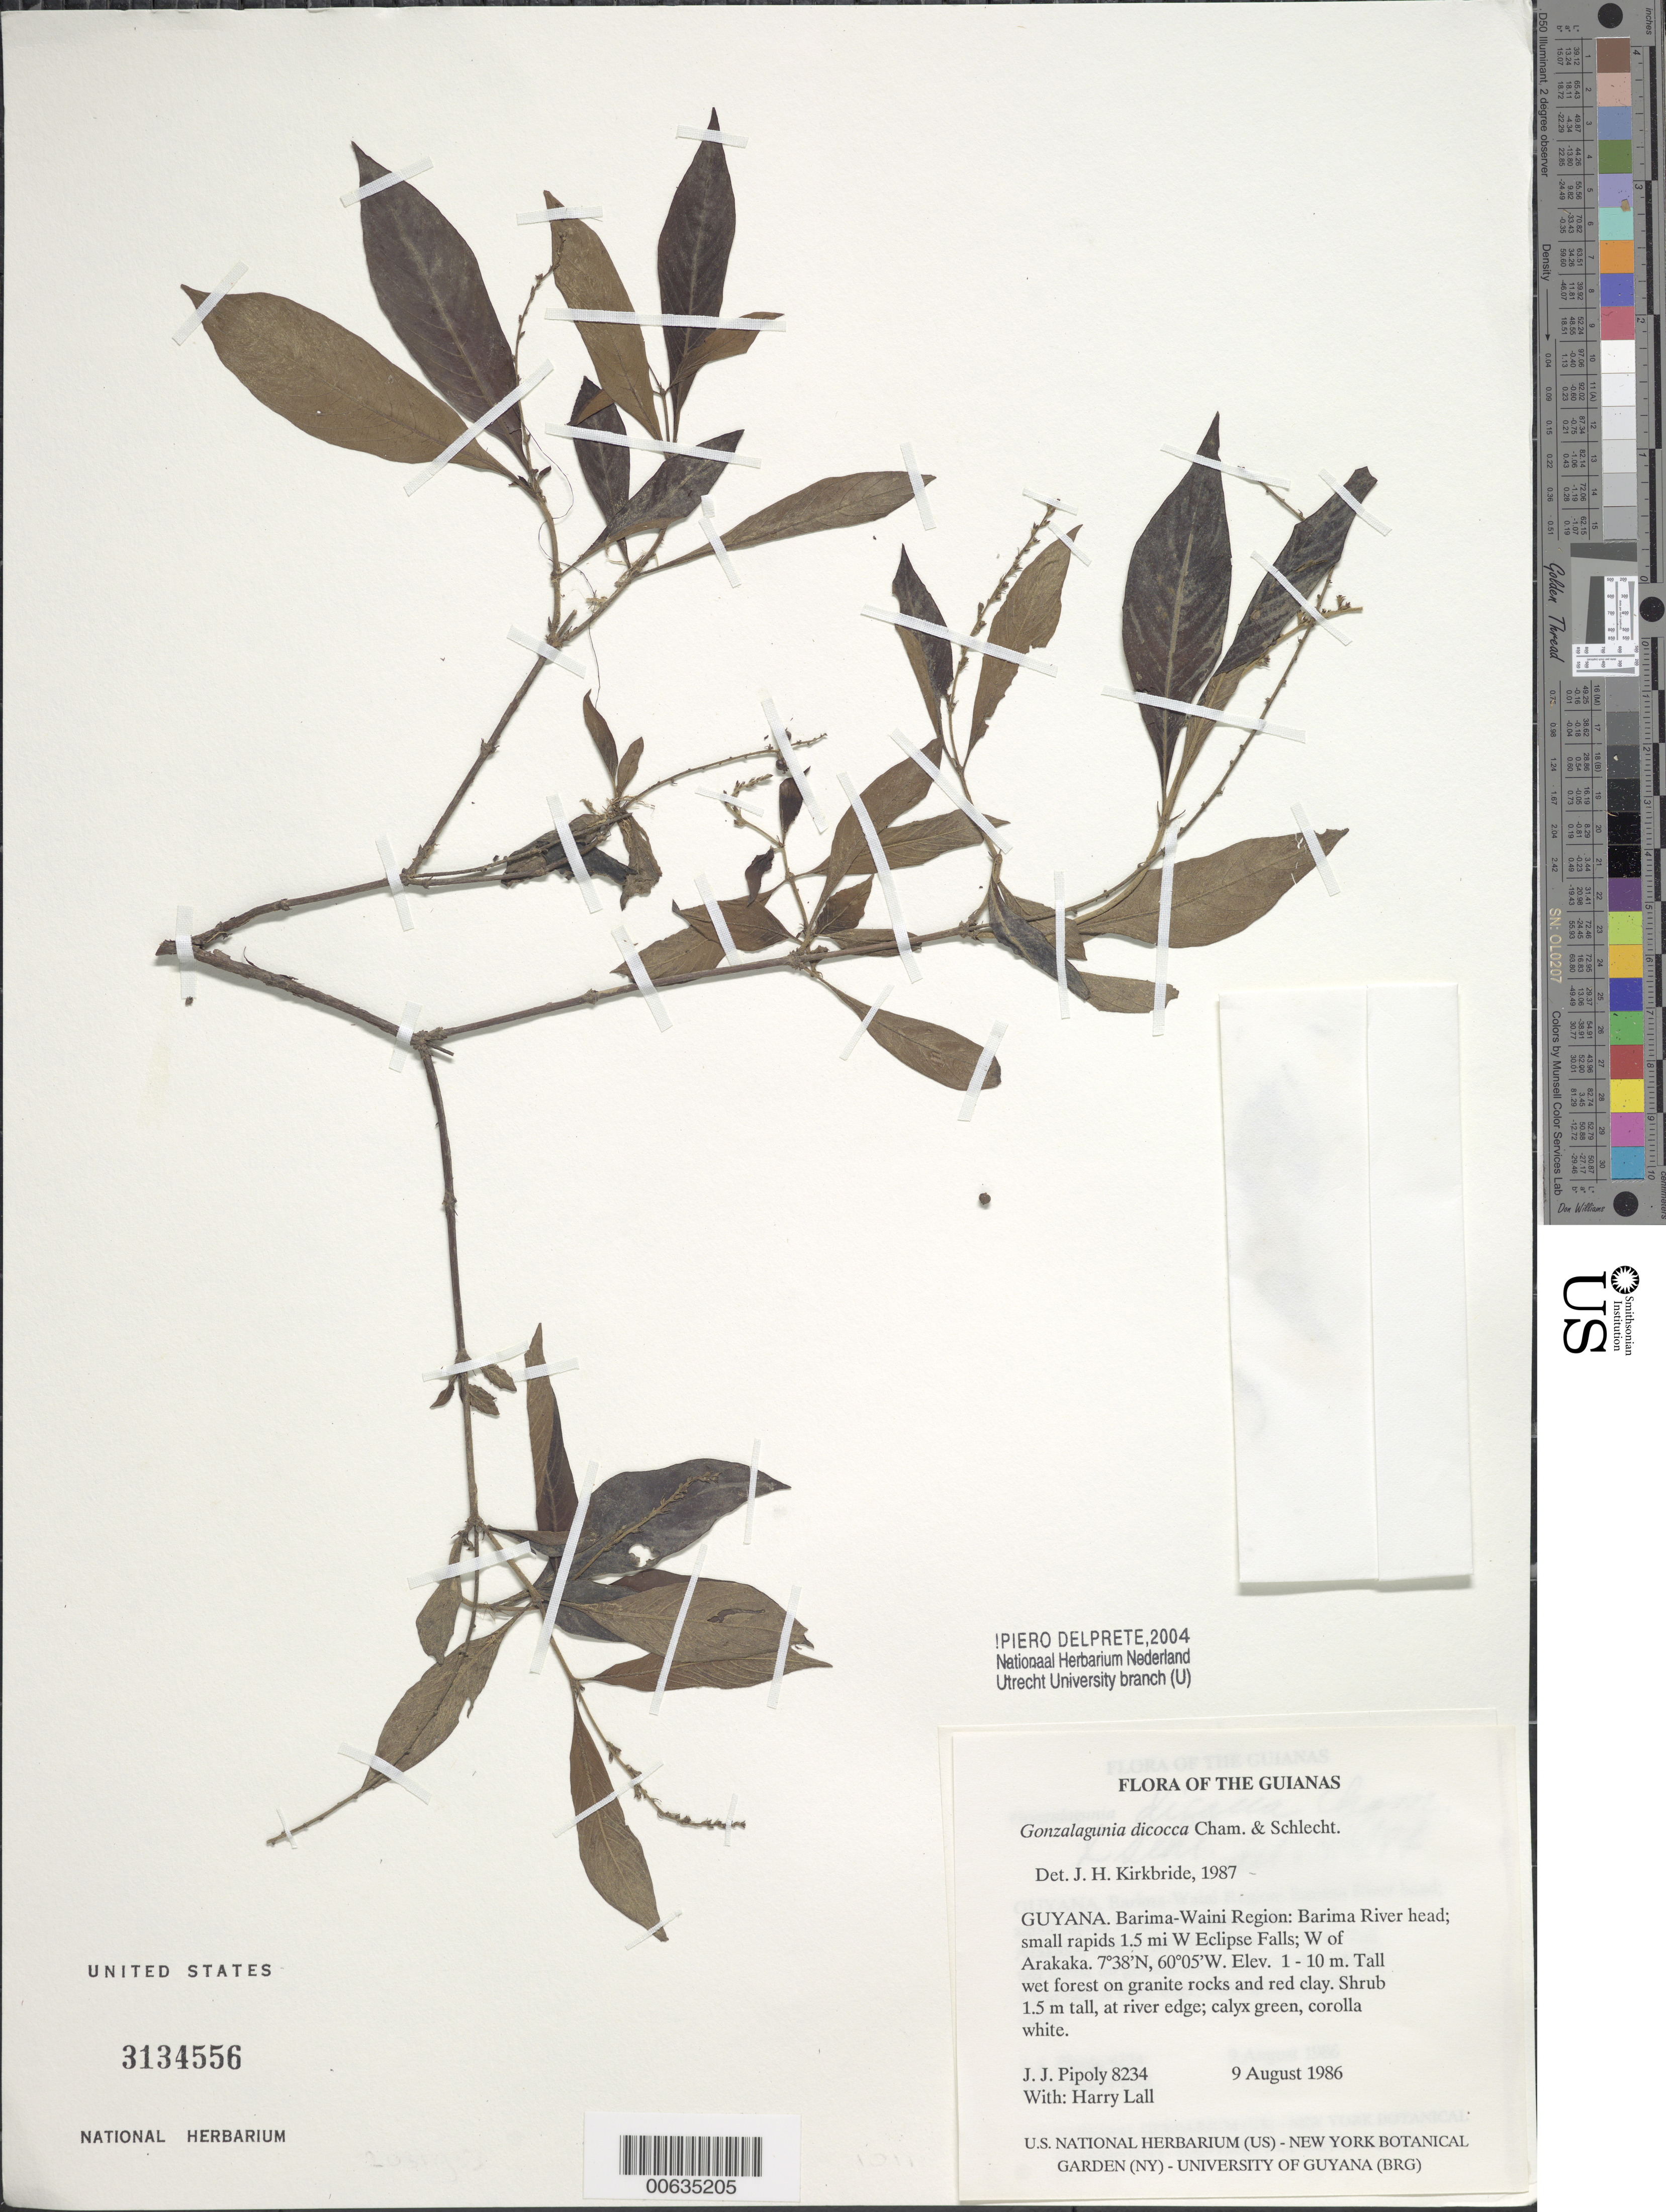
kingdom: Plantae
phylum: Tracheophyta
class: Magnoliopsida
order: Gentianales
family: Rubiaceae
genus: Gonzalagunia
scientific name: Gonzalagunia dicocca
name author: Cham. & Schltdl.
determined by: Kirkbride, J. H.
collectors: J. J. Pipoly & H. Lall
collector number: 8234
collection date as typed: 9 August 1986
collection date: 1986-08-09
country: Guyana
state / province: Barima-Waini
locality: Barima River head; small rapids 1.5 mi W Eclipse Falls; W of Arakaka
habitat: Tall wet forest on granite rocks and red clay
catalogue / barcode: US 3134556